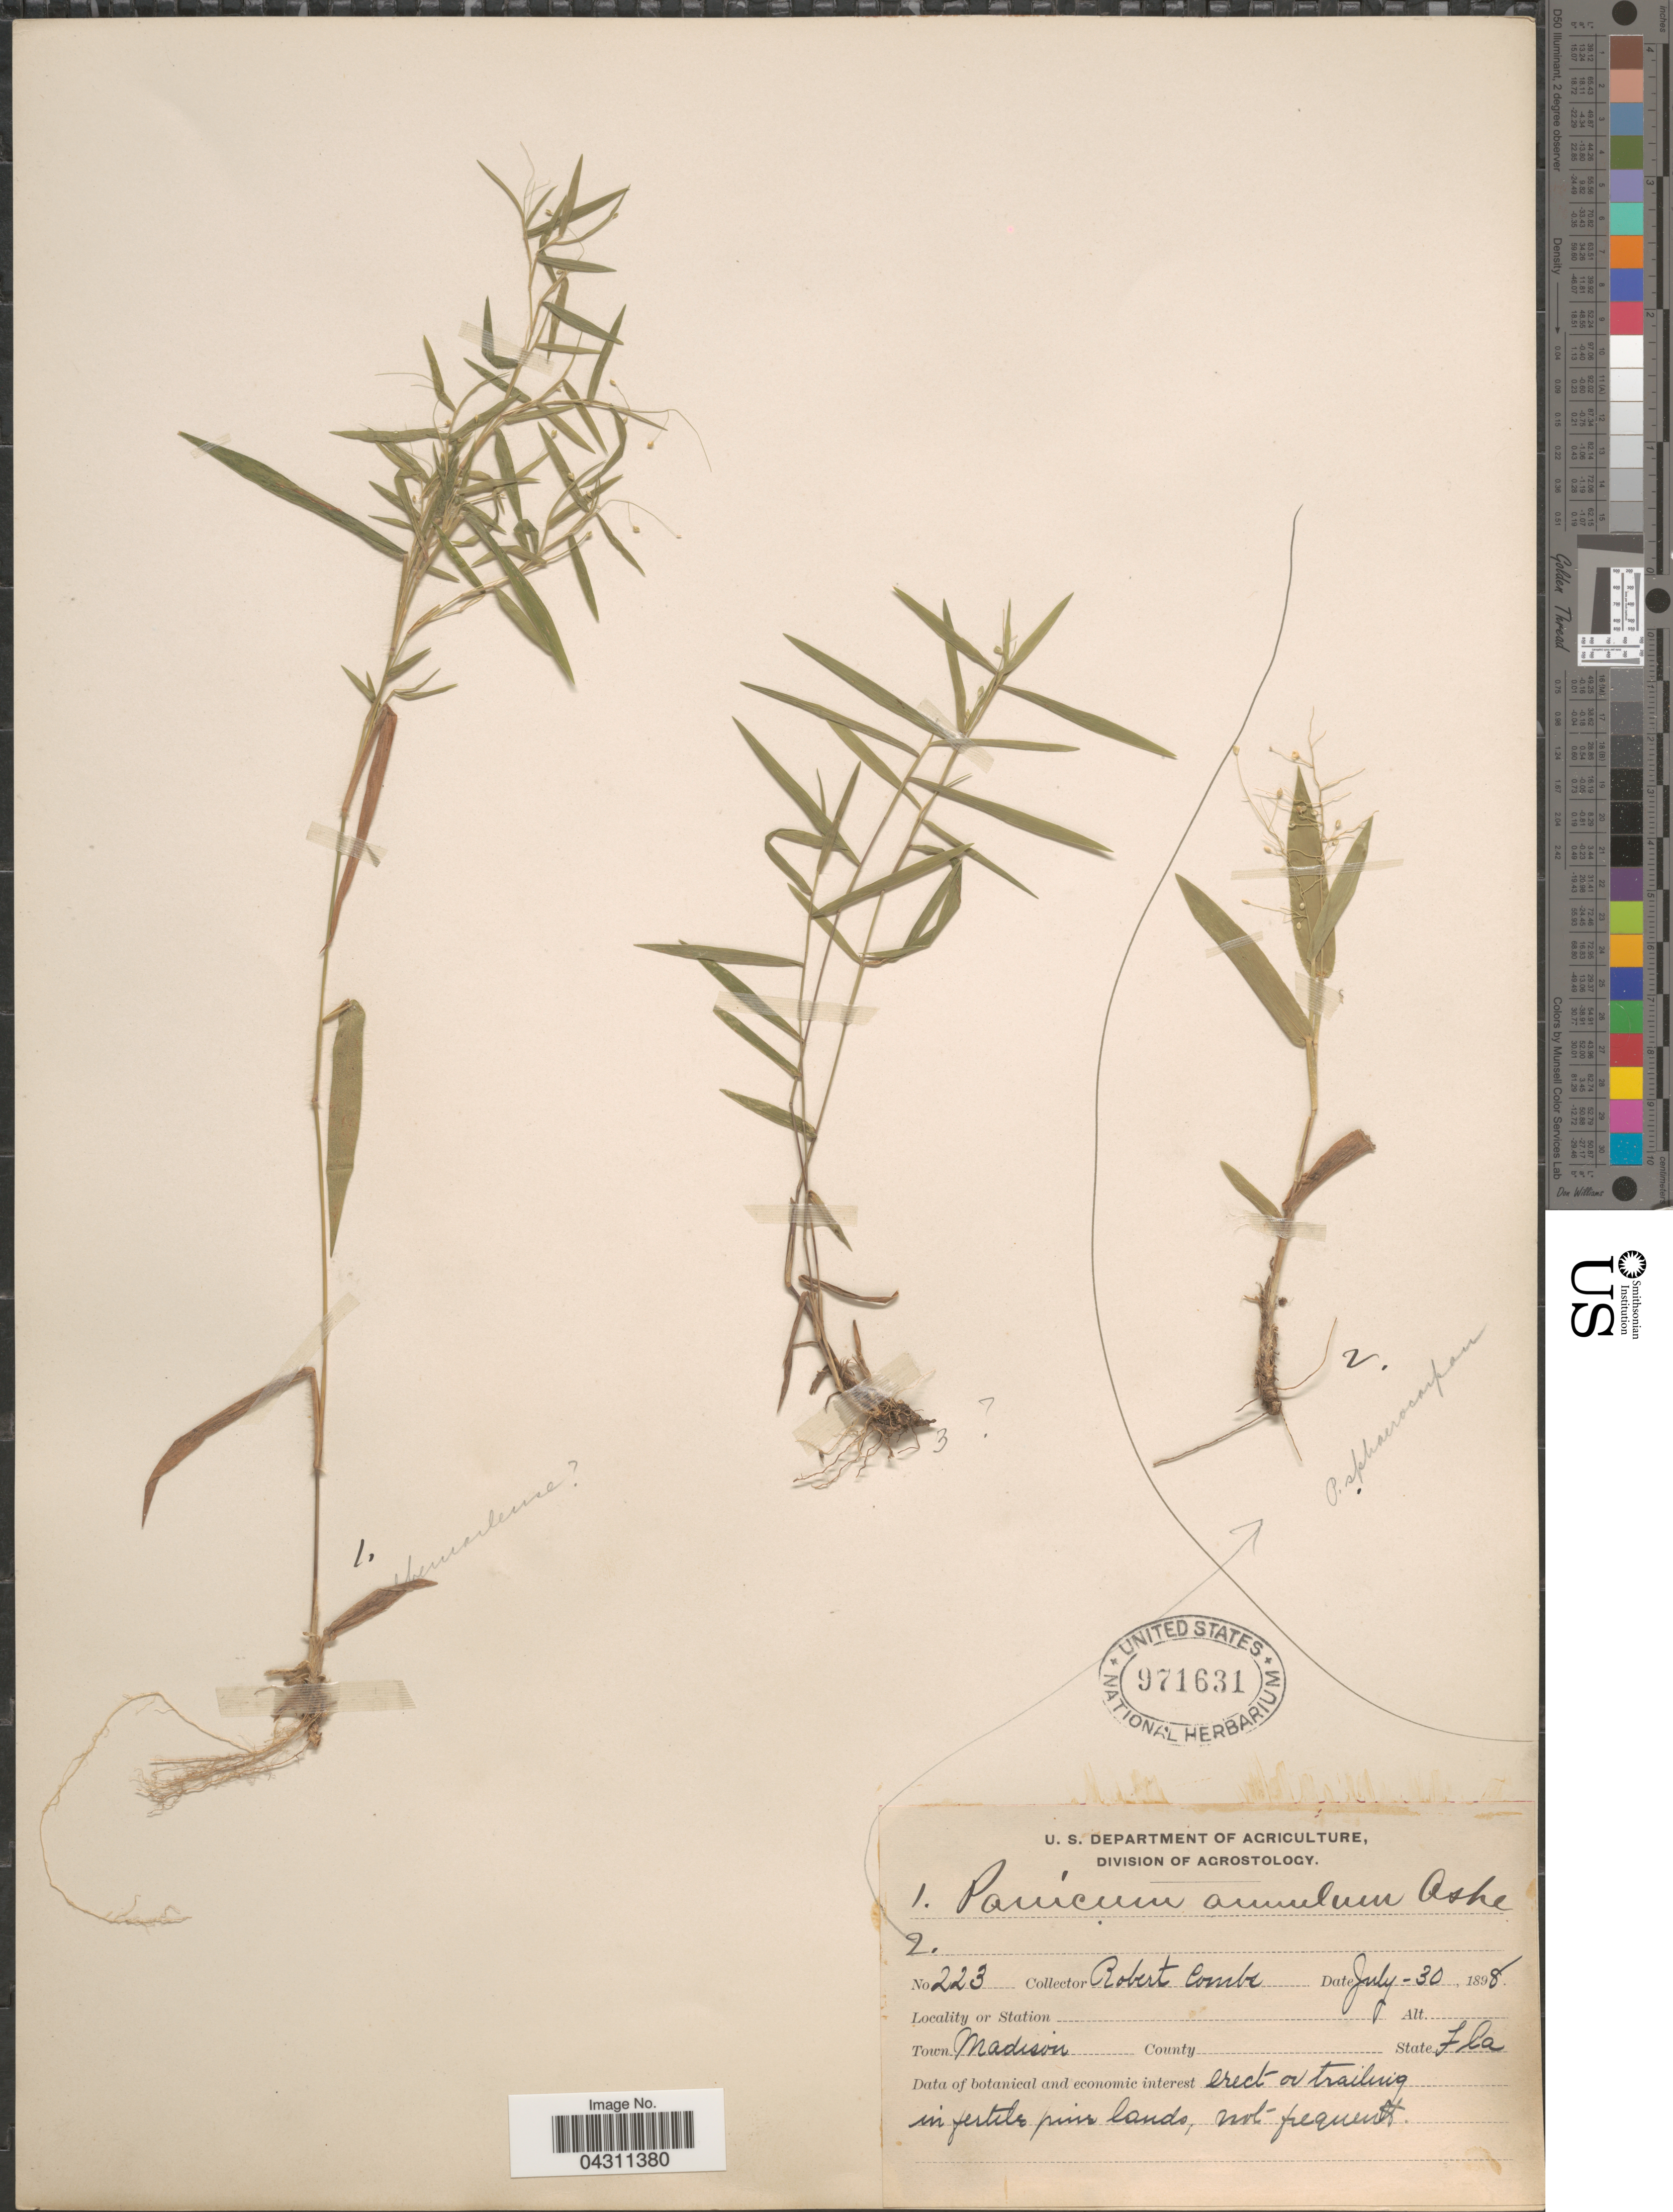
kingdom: Plantae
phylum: Tracheophyta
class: Liliopsida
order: Poales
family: Poaceae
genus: Dichanthelium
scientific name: Dichanthelium sphaerocarpon var. sphaerocarpon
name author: (Elliott) Gould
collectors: R. Combs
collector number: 223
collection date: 1898-07-30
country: United States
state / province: Florida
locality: Town Madison.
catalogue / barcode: US 971631